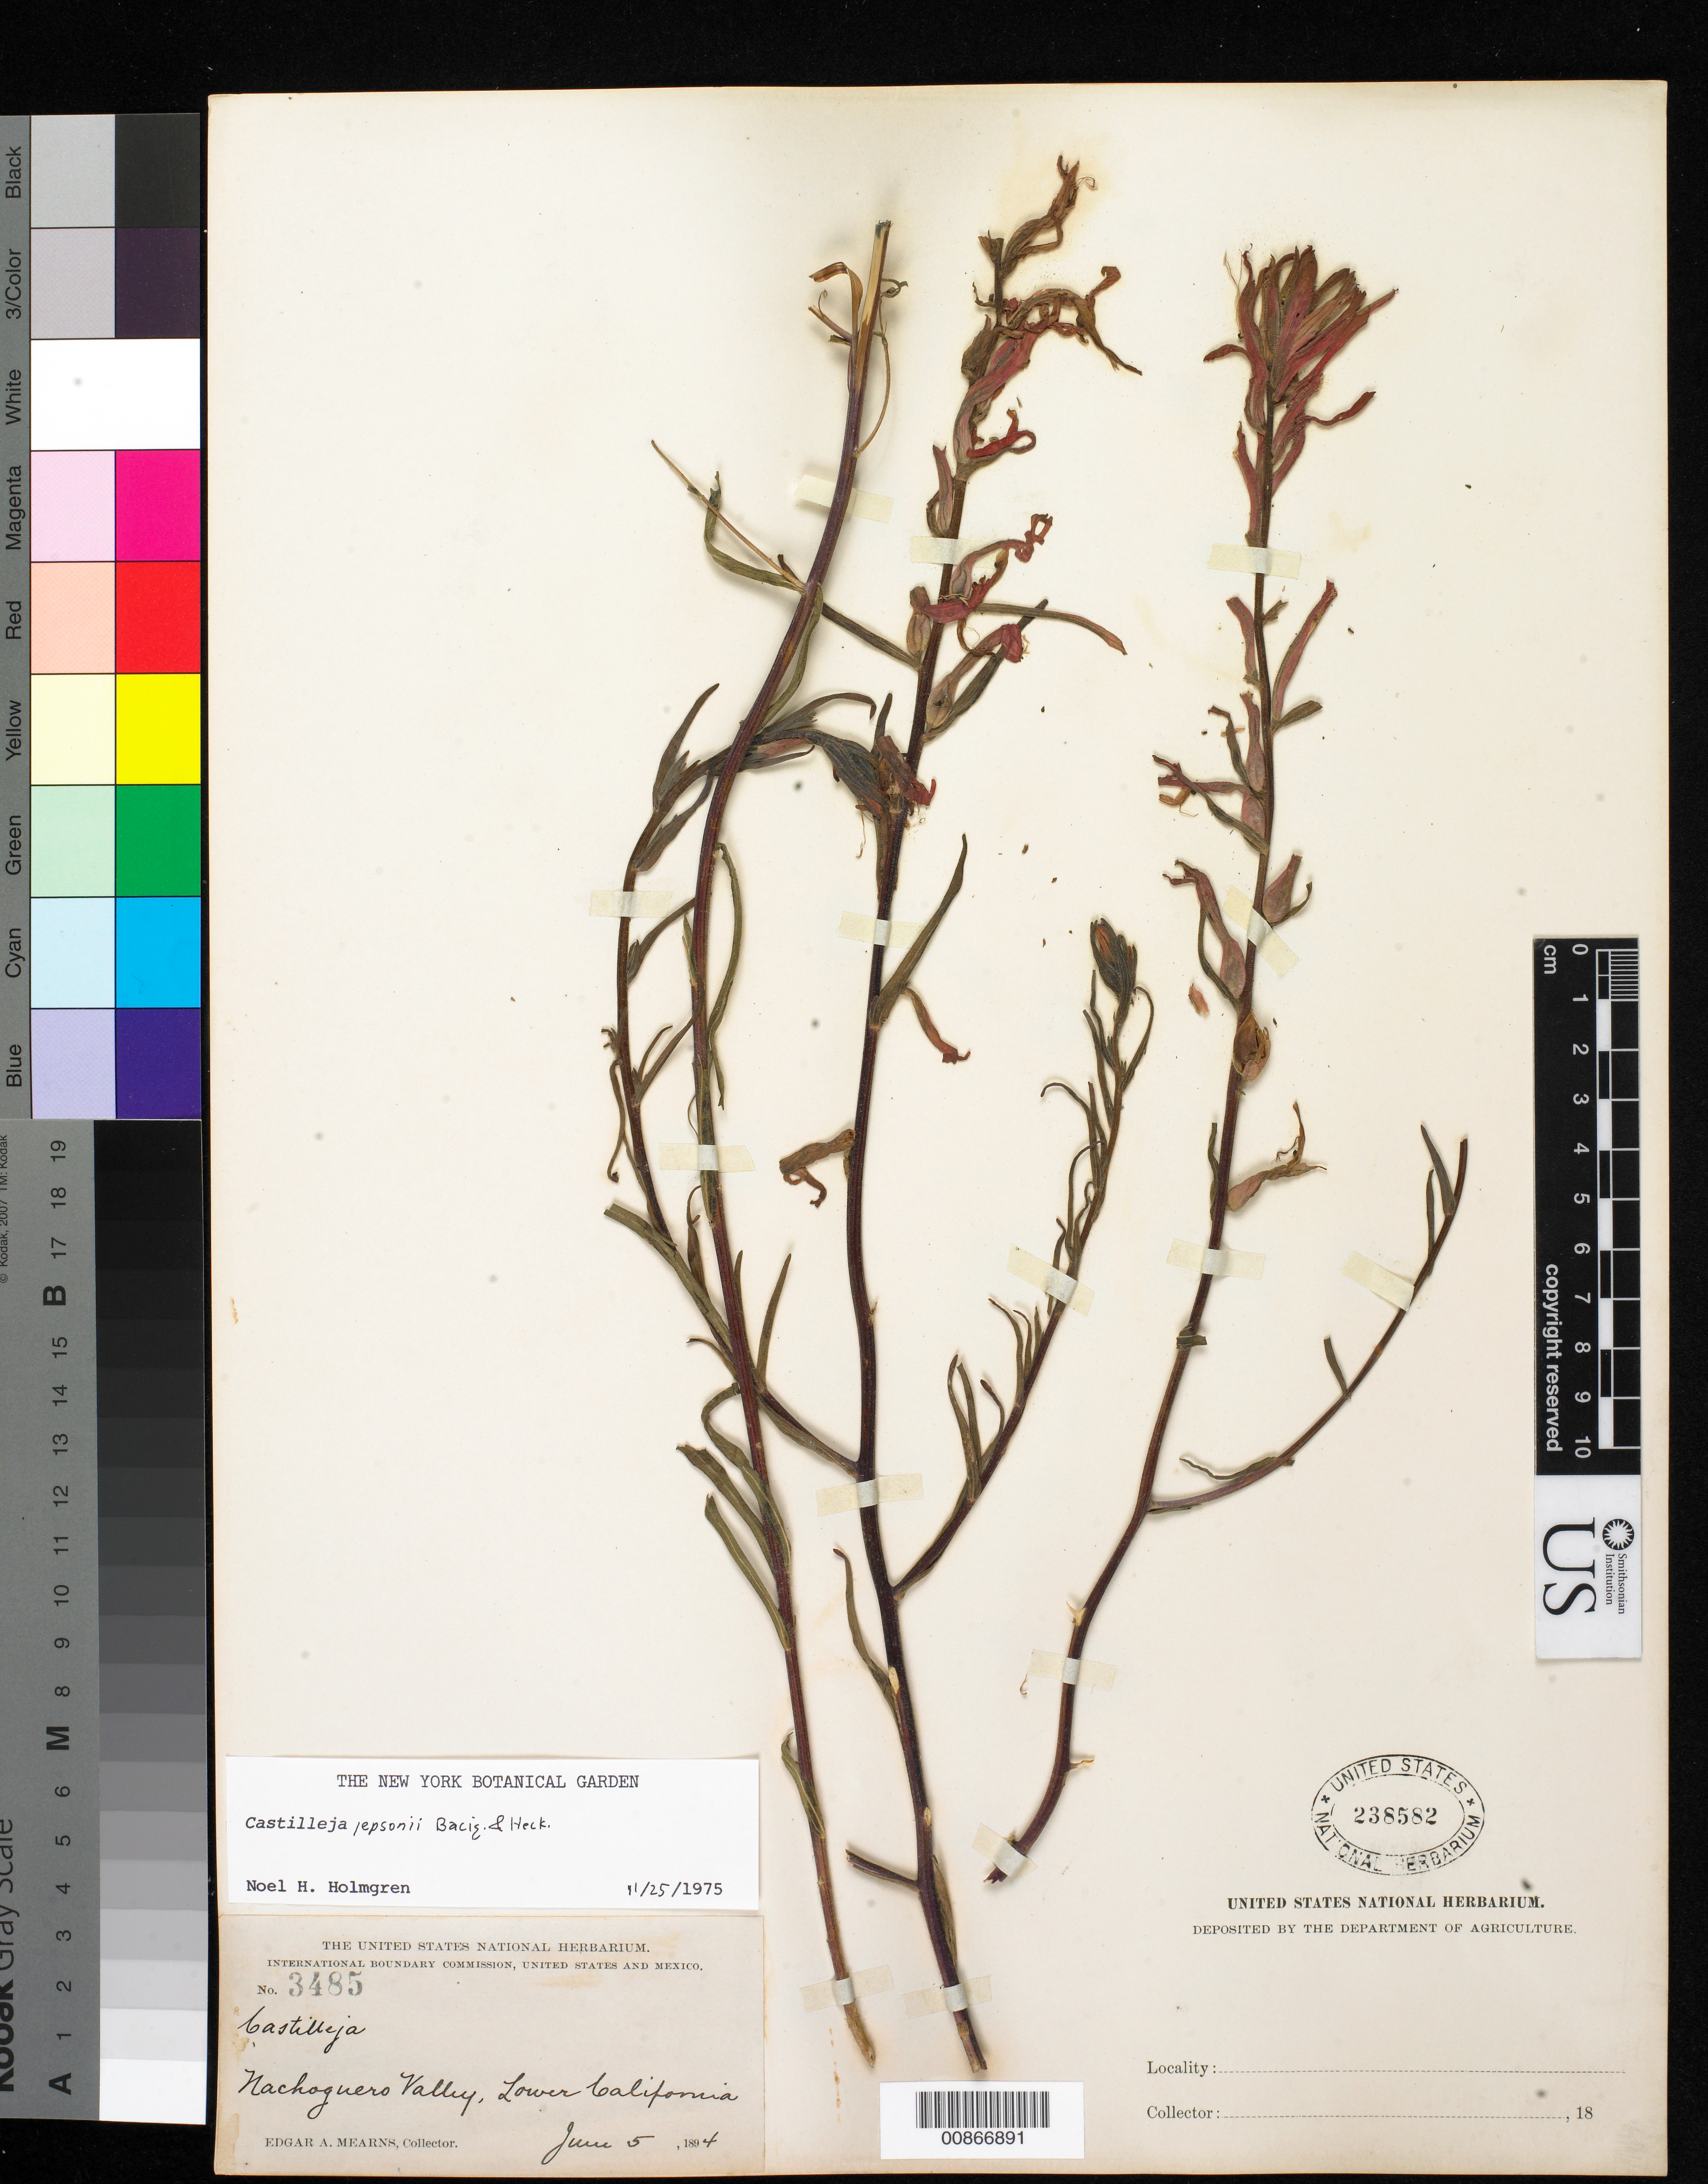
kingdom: Plantae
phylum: Tracheophyta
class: Magnoliopsida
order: Lamiales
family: Orobanchaceae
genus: Castilleja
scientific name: Castilleja jepsonii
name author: Bacig. & Heckard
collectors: E. A. Mearns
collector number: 3485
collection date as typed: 05 Jun 1894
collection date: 1894-06-05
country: Mexico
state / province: Baja California Norte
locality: Nachoguero Valley, Baja California.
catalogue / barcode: US 238582